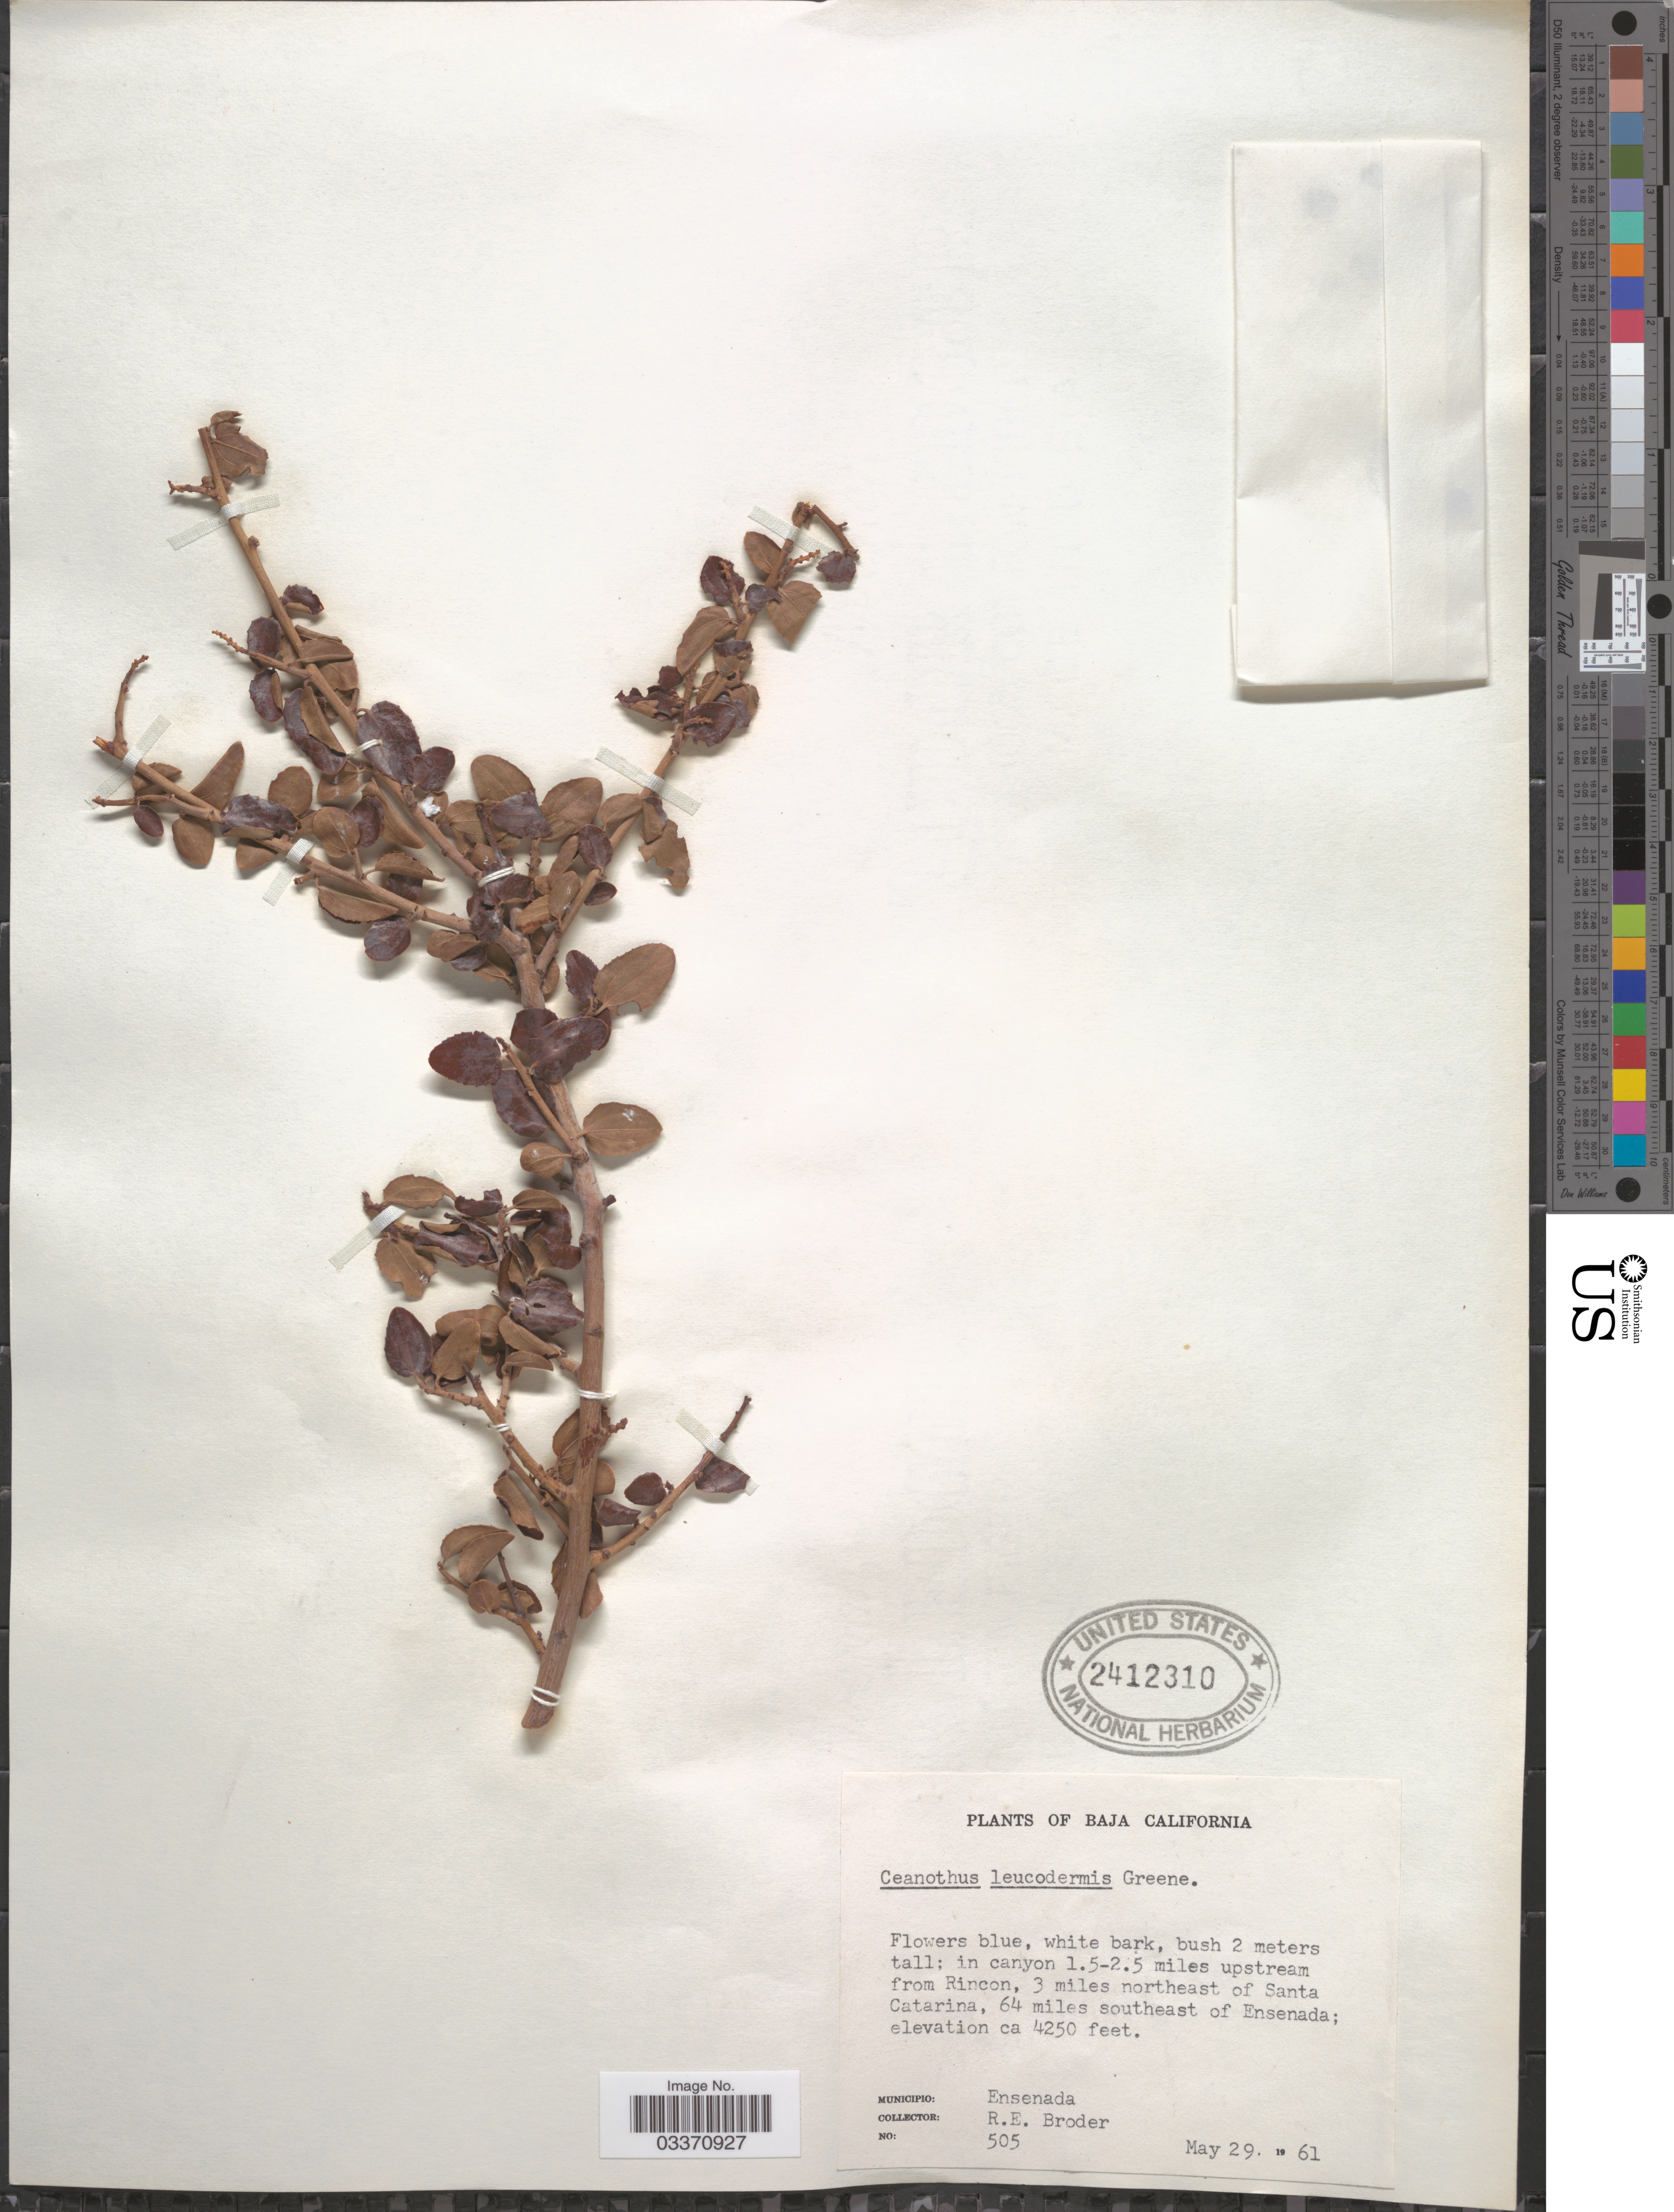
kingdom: Plantae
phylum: Tracheophyta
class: Magnoliopsida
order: Rosales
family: Rhamnaceae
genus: Ceanothus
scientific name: Ceanothus leucodermis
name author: Greene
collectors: R. Broder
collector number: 505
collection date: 1961-05-29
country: Mexico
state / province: Baja California Norte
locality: In canyon 1.5-2.5 miles upstream from Rincon, 3 miles northeast of Santa Catarina, 64 miles southeast of Ensenada. Municipio: Ensenada.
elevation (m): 1295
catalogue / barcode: US 2412310